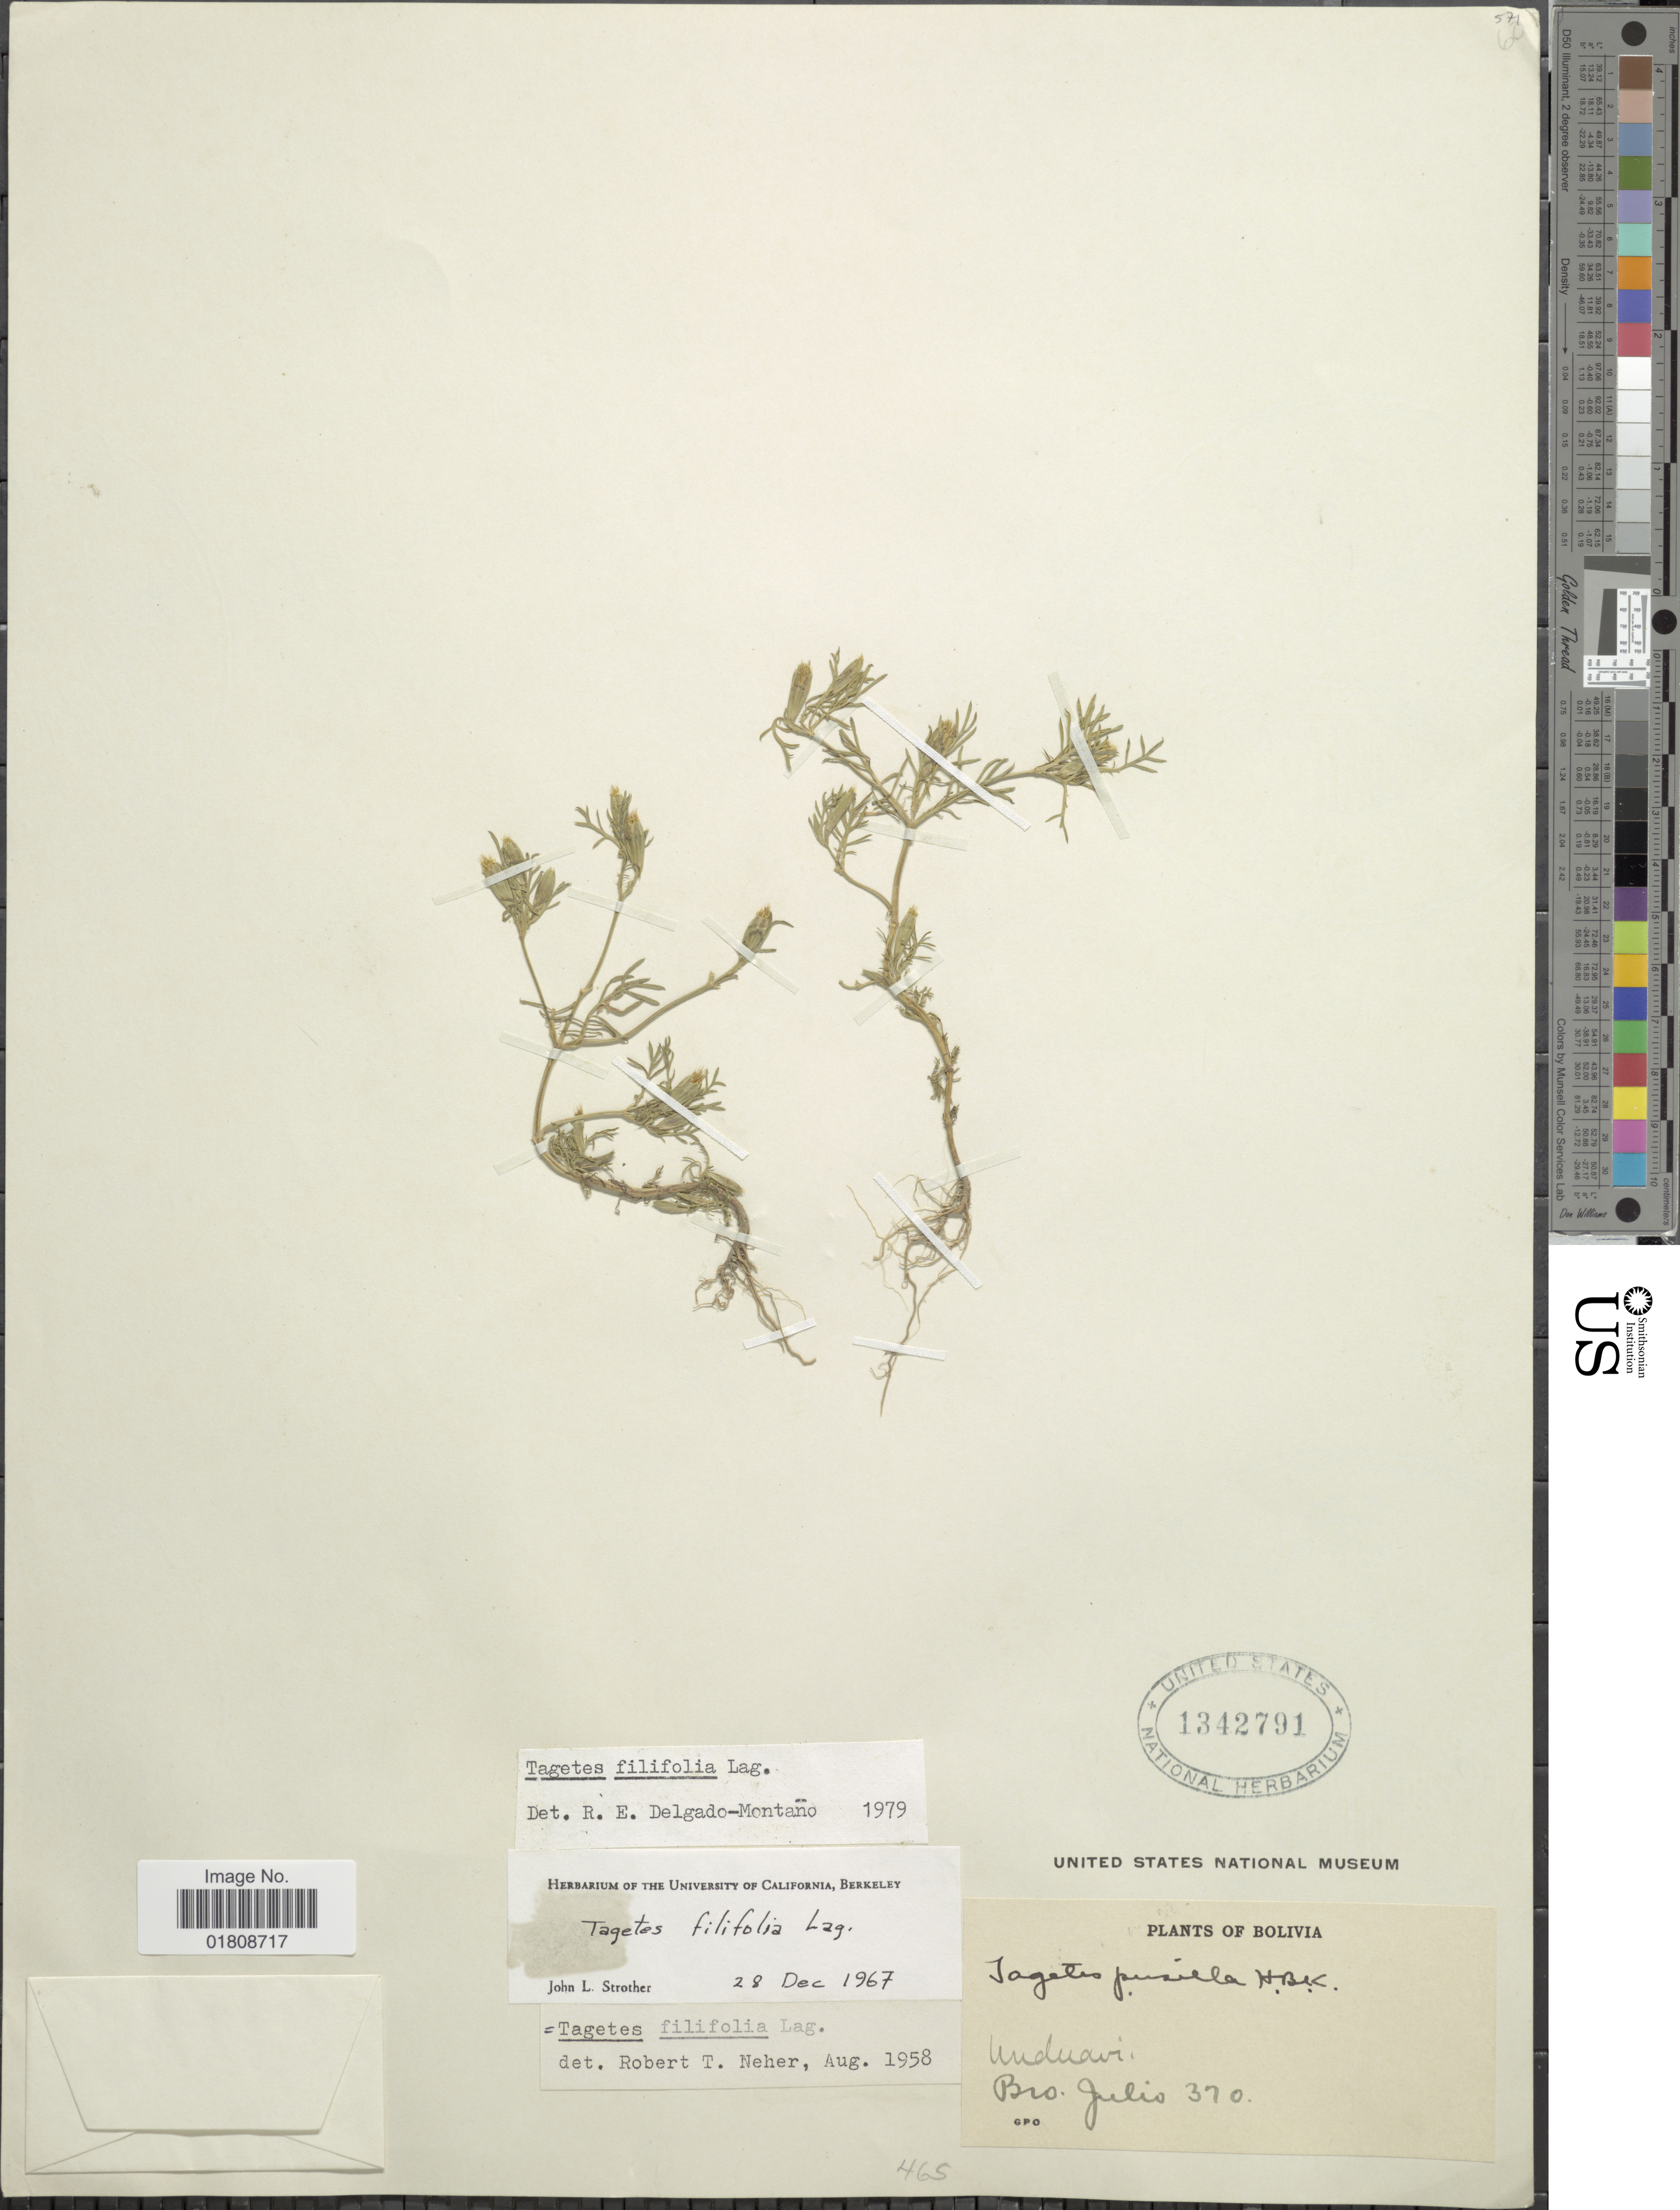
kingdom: Plantae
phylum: Tracheophyta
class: Magnoliopsida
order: Asterales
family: Asteraceae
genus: Tagetes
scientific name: Tagetes filifolia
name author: Lag.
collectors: Bro. Julio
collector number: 370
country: Bolivia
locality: Unduavi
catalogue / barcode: US 1342791